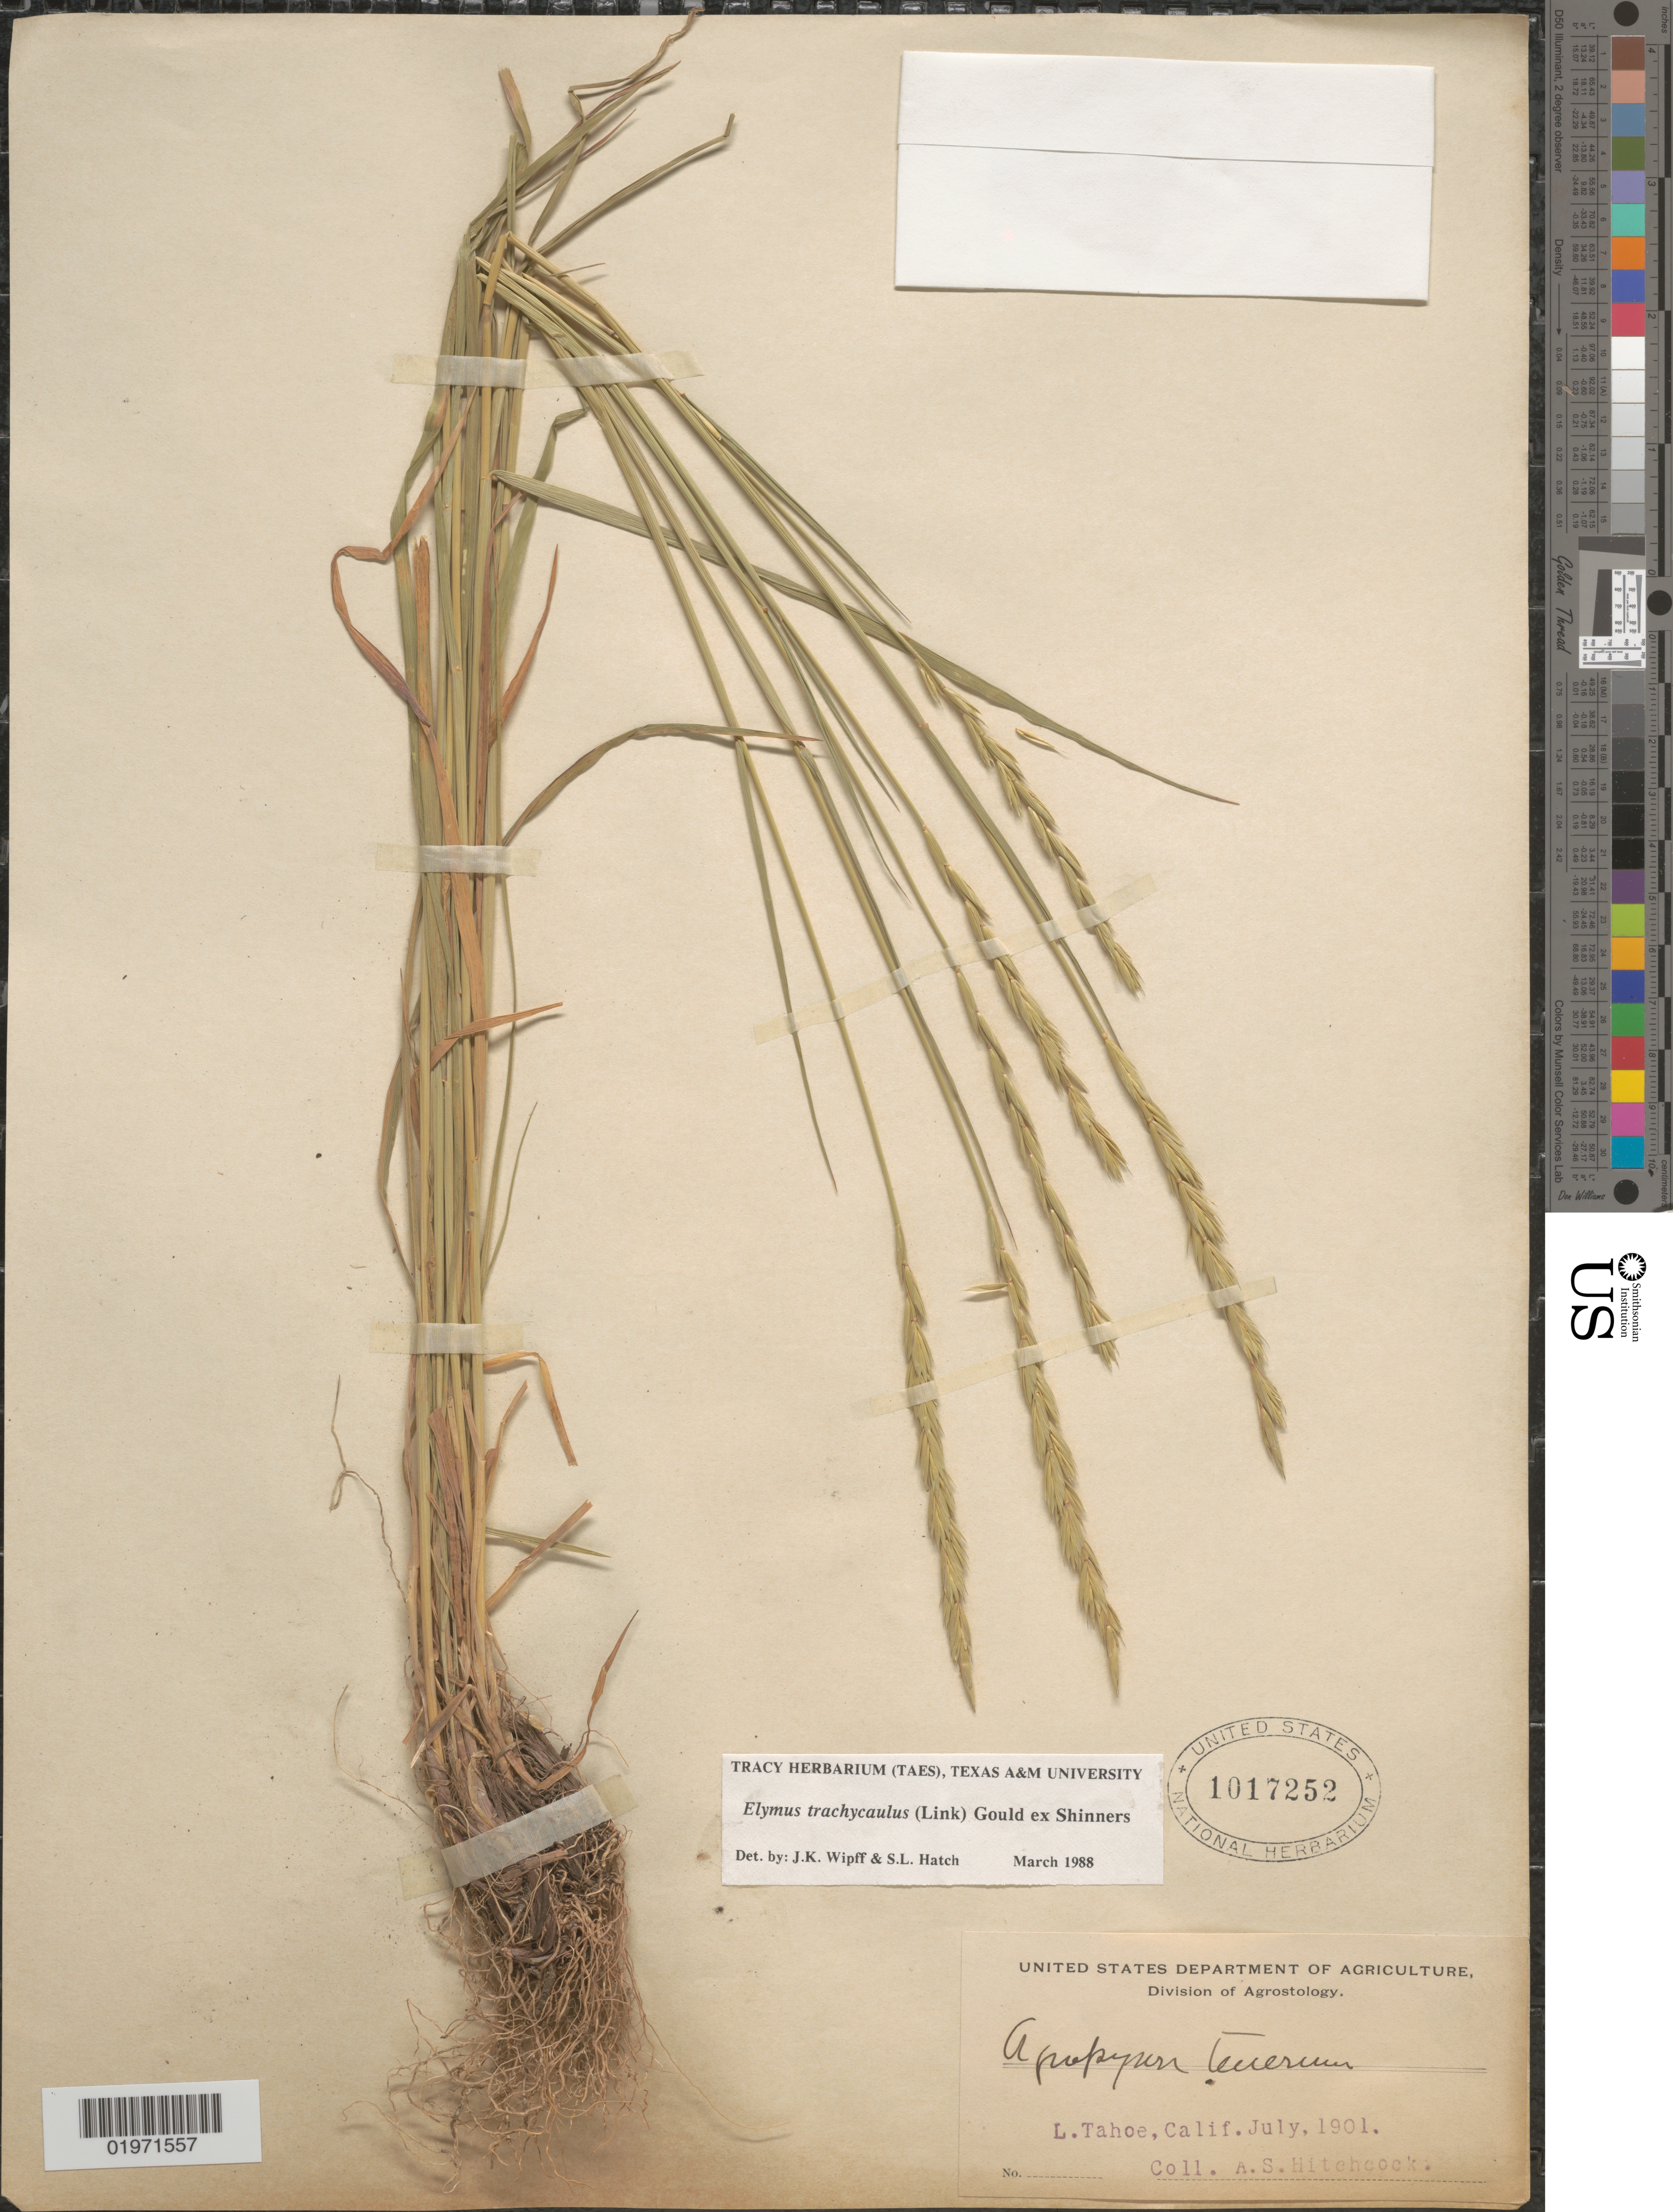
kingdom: Plantae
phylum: Tracheophyta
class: Liliopsida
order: Poales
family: Poaceae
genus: Elymus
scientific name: Elymus trachycaulus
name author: (Link) Gould ex Shinners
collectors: A. S. Hitchcock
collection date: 1901-07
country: United States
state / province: California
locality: L. Tahoe.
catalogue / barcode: US 1017252